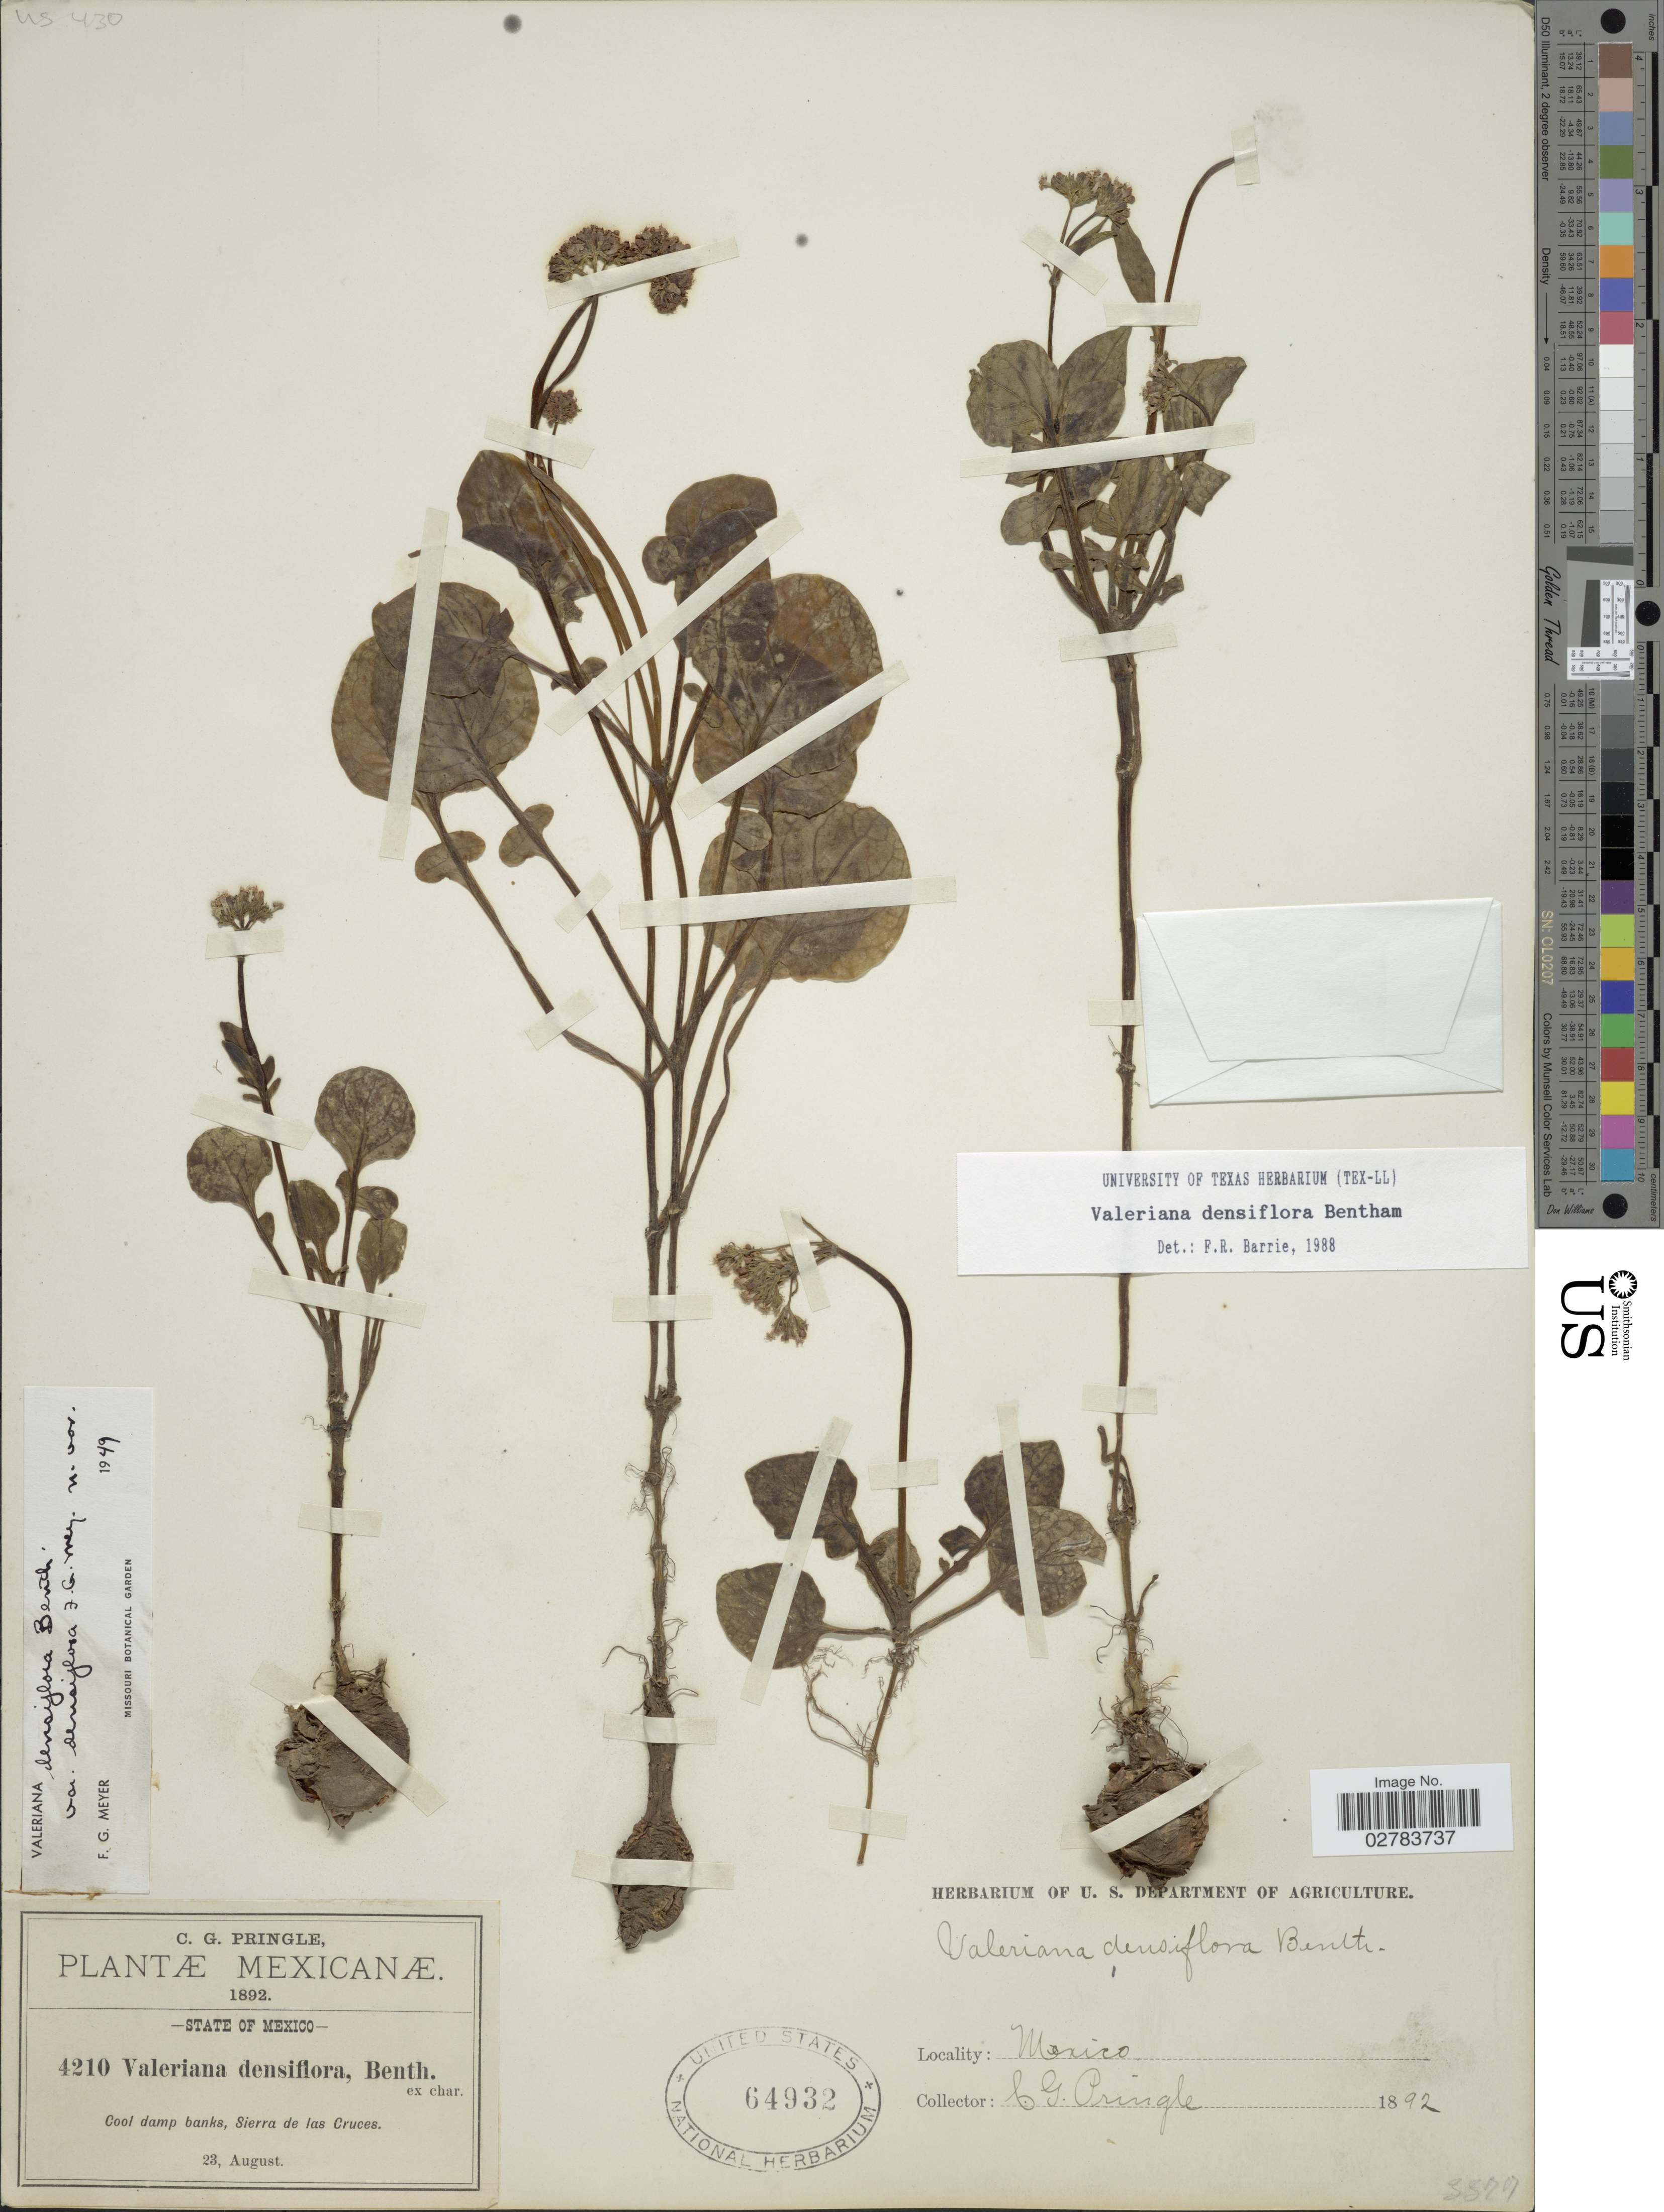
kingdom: Plantae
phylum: Tracheophyta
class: Magnoliopsida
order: Dipsacales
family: Caprifoliaceae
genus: Valeriana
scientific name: Valeriana densiflora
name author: Benth.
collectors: C. G. Pringle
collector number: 4210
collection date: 1892-08-23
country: Mexico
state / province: México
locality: Cool damp banks, Sierra de las Cruces.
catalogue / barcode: US 64932